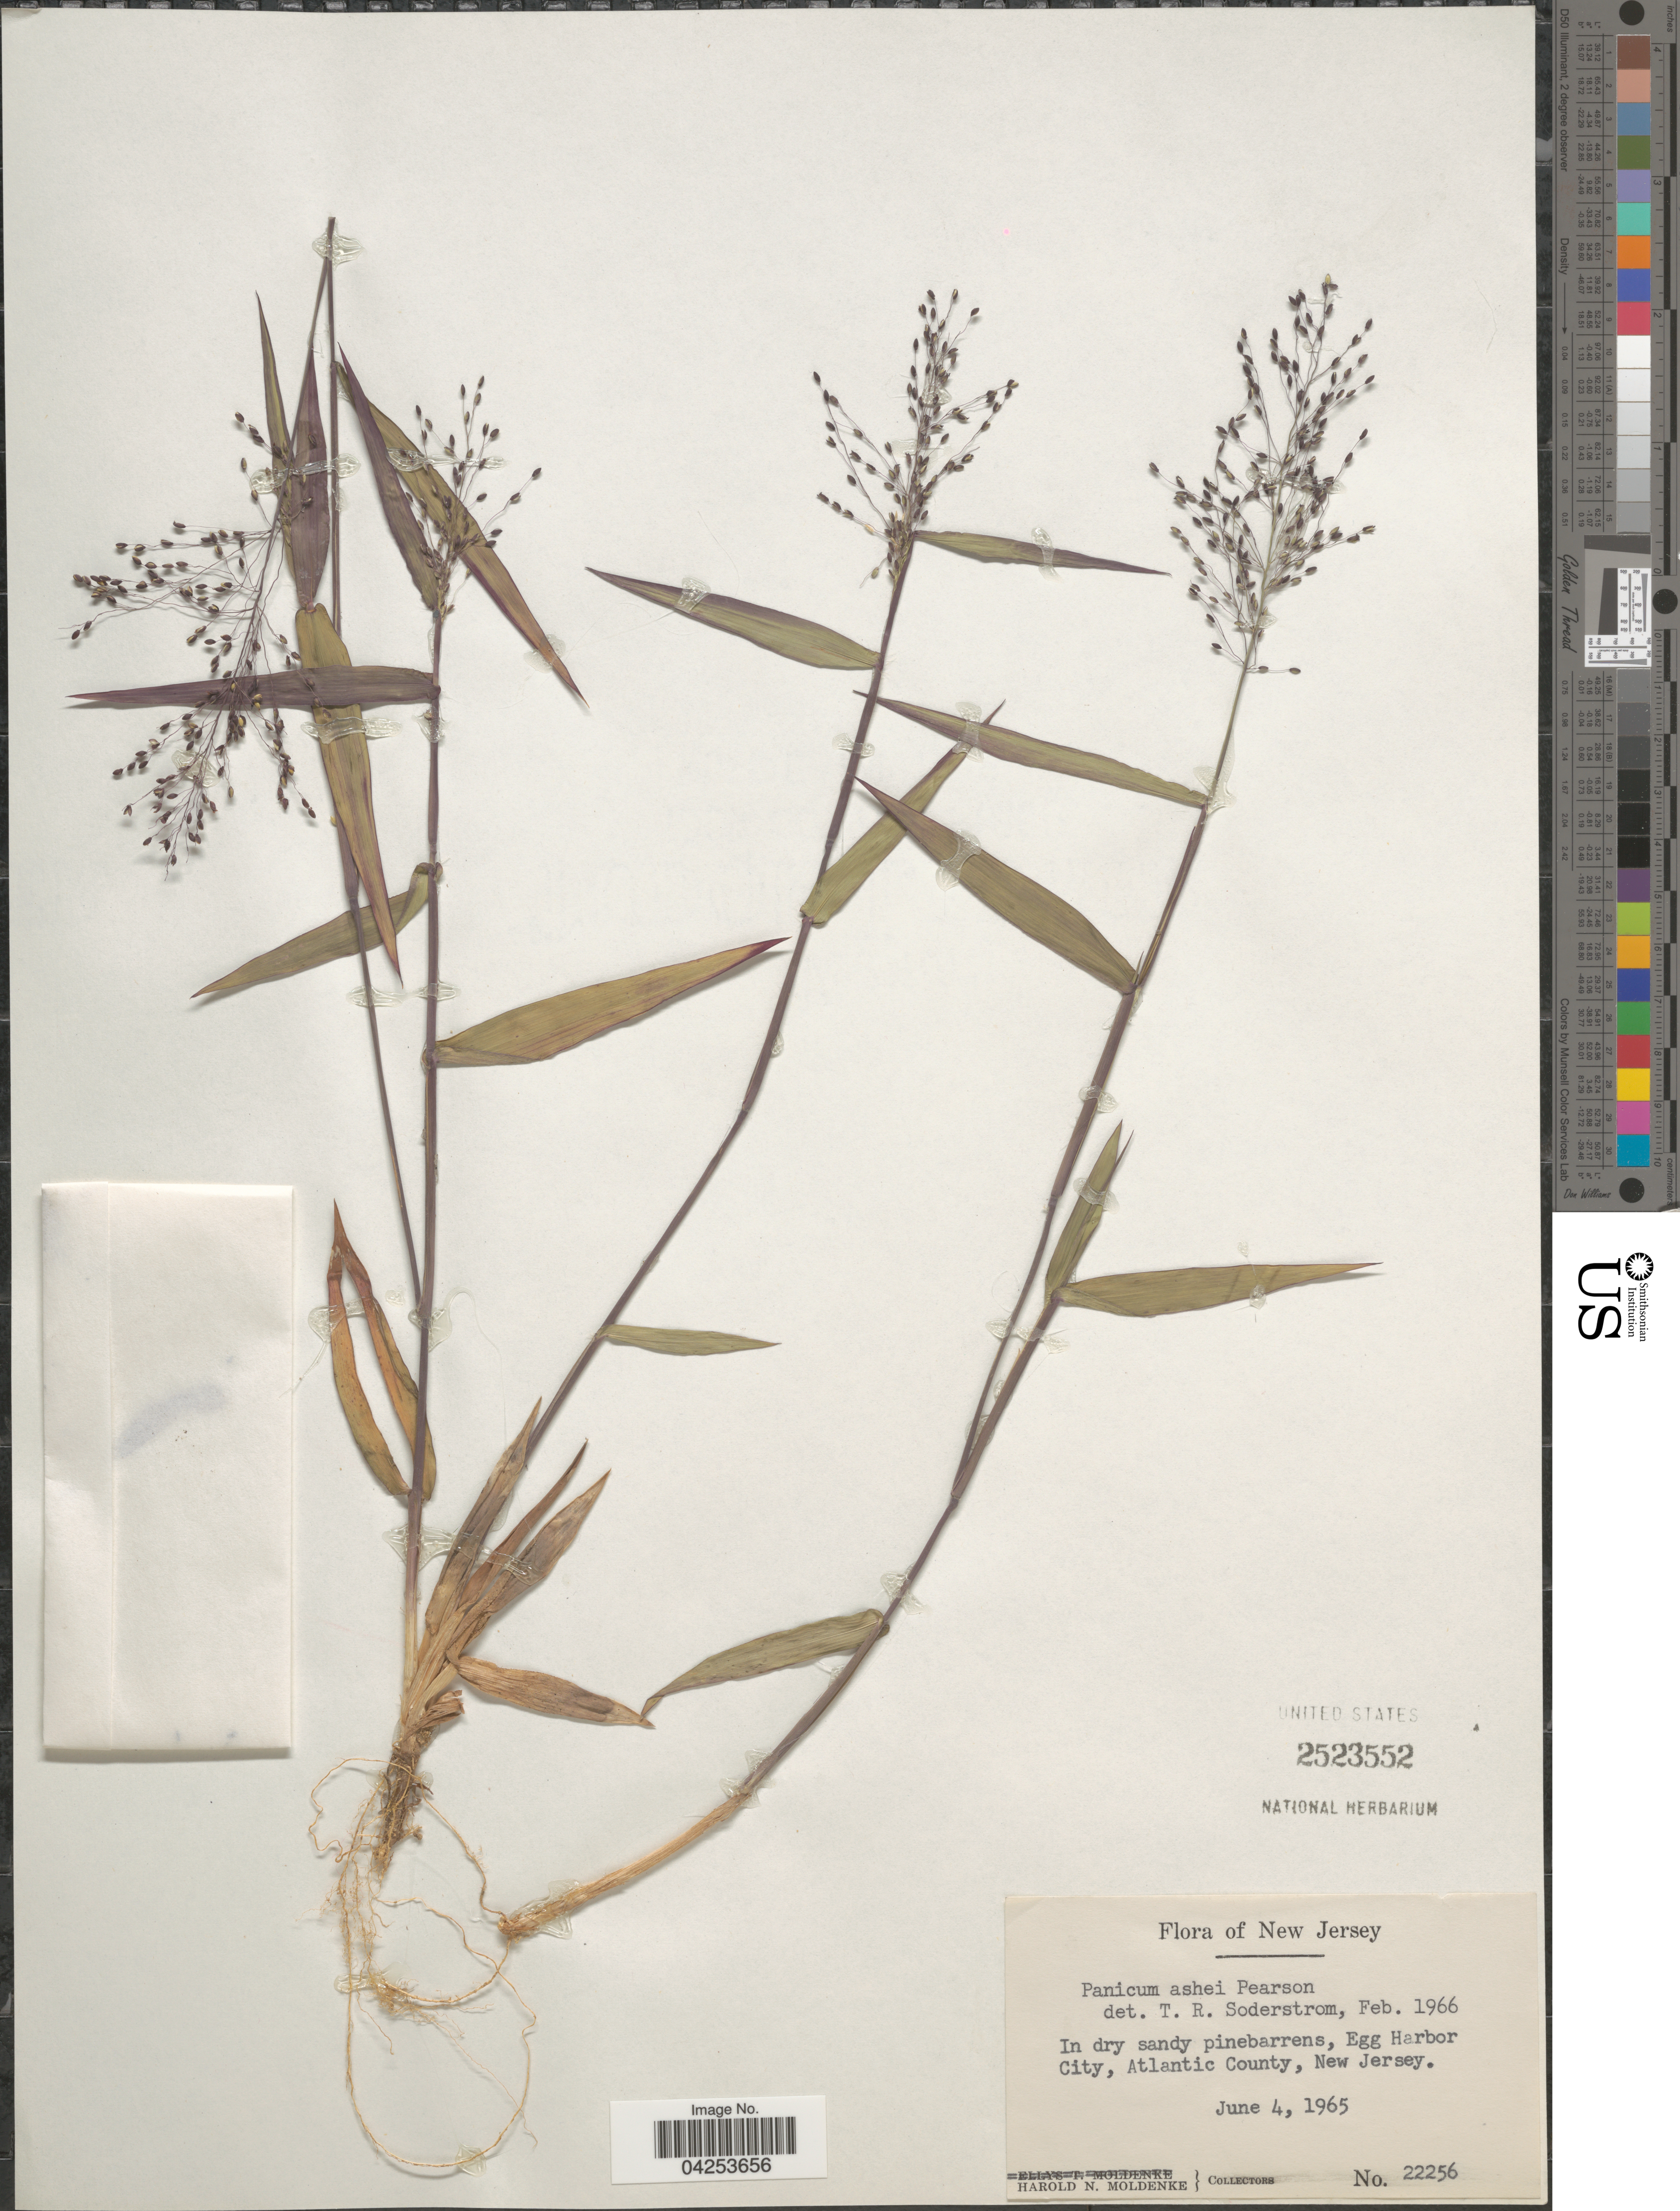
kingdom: Plantae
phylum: Tracheophyta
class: Liliopsida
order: Poales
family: Poaceae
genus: Dichanthelium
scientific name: Dichanthelium commutatum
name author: (Schult.) Gould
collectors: H. N. Moldenke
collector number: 22256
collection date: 1965-06-04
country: United States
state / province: New Jersey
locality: In dry sandy pinebarrens, Egg Harbor City, Atlantic County.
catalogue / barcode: US 2523552